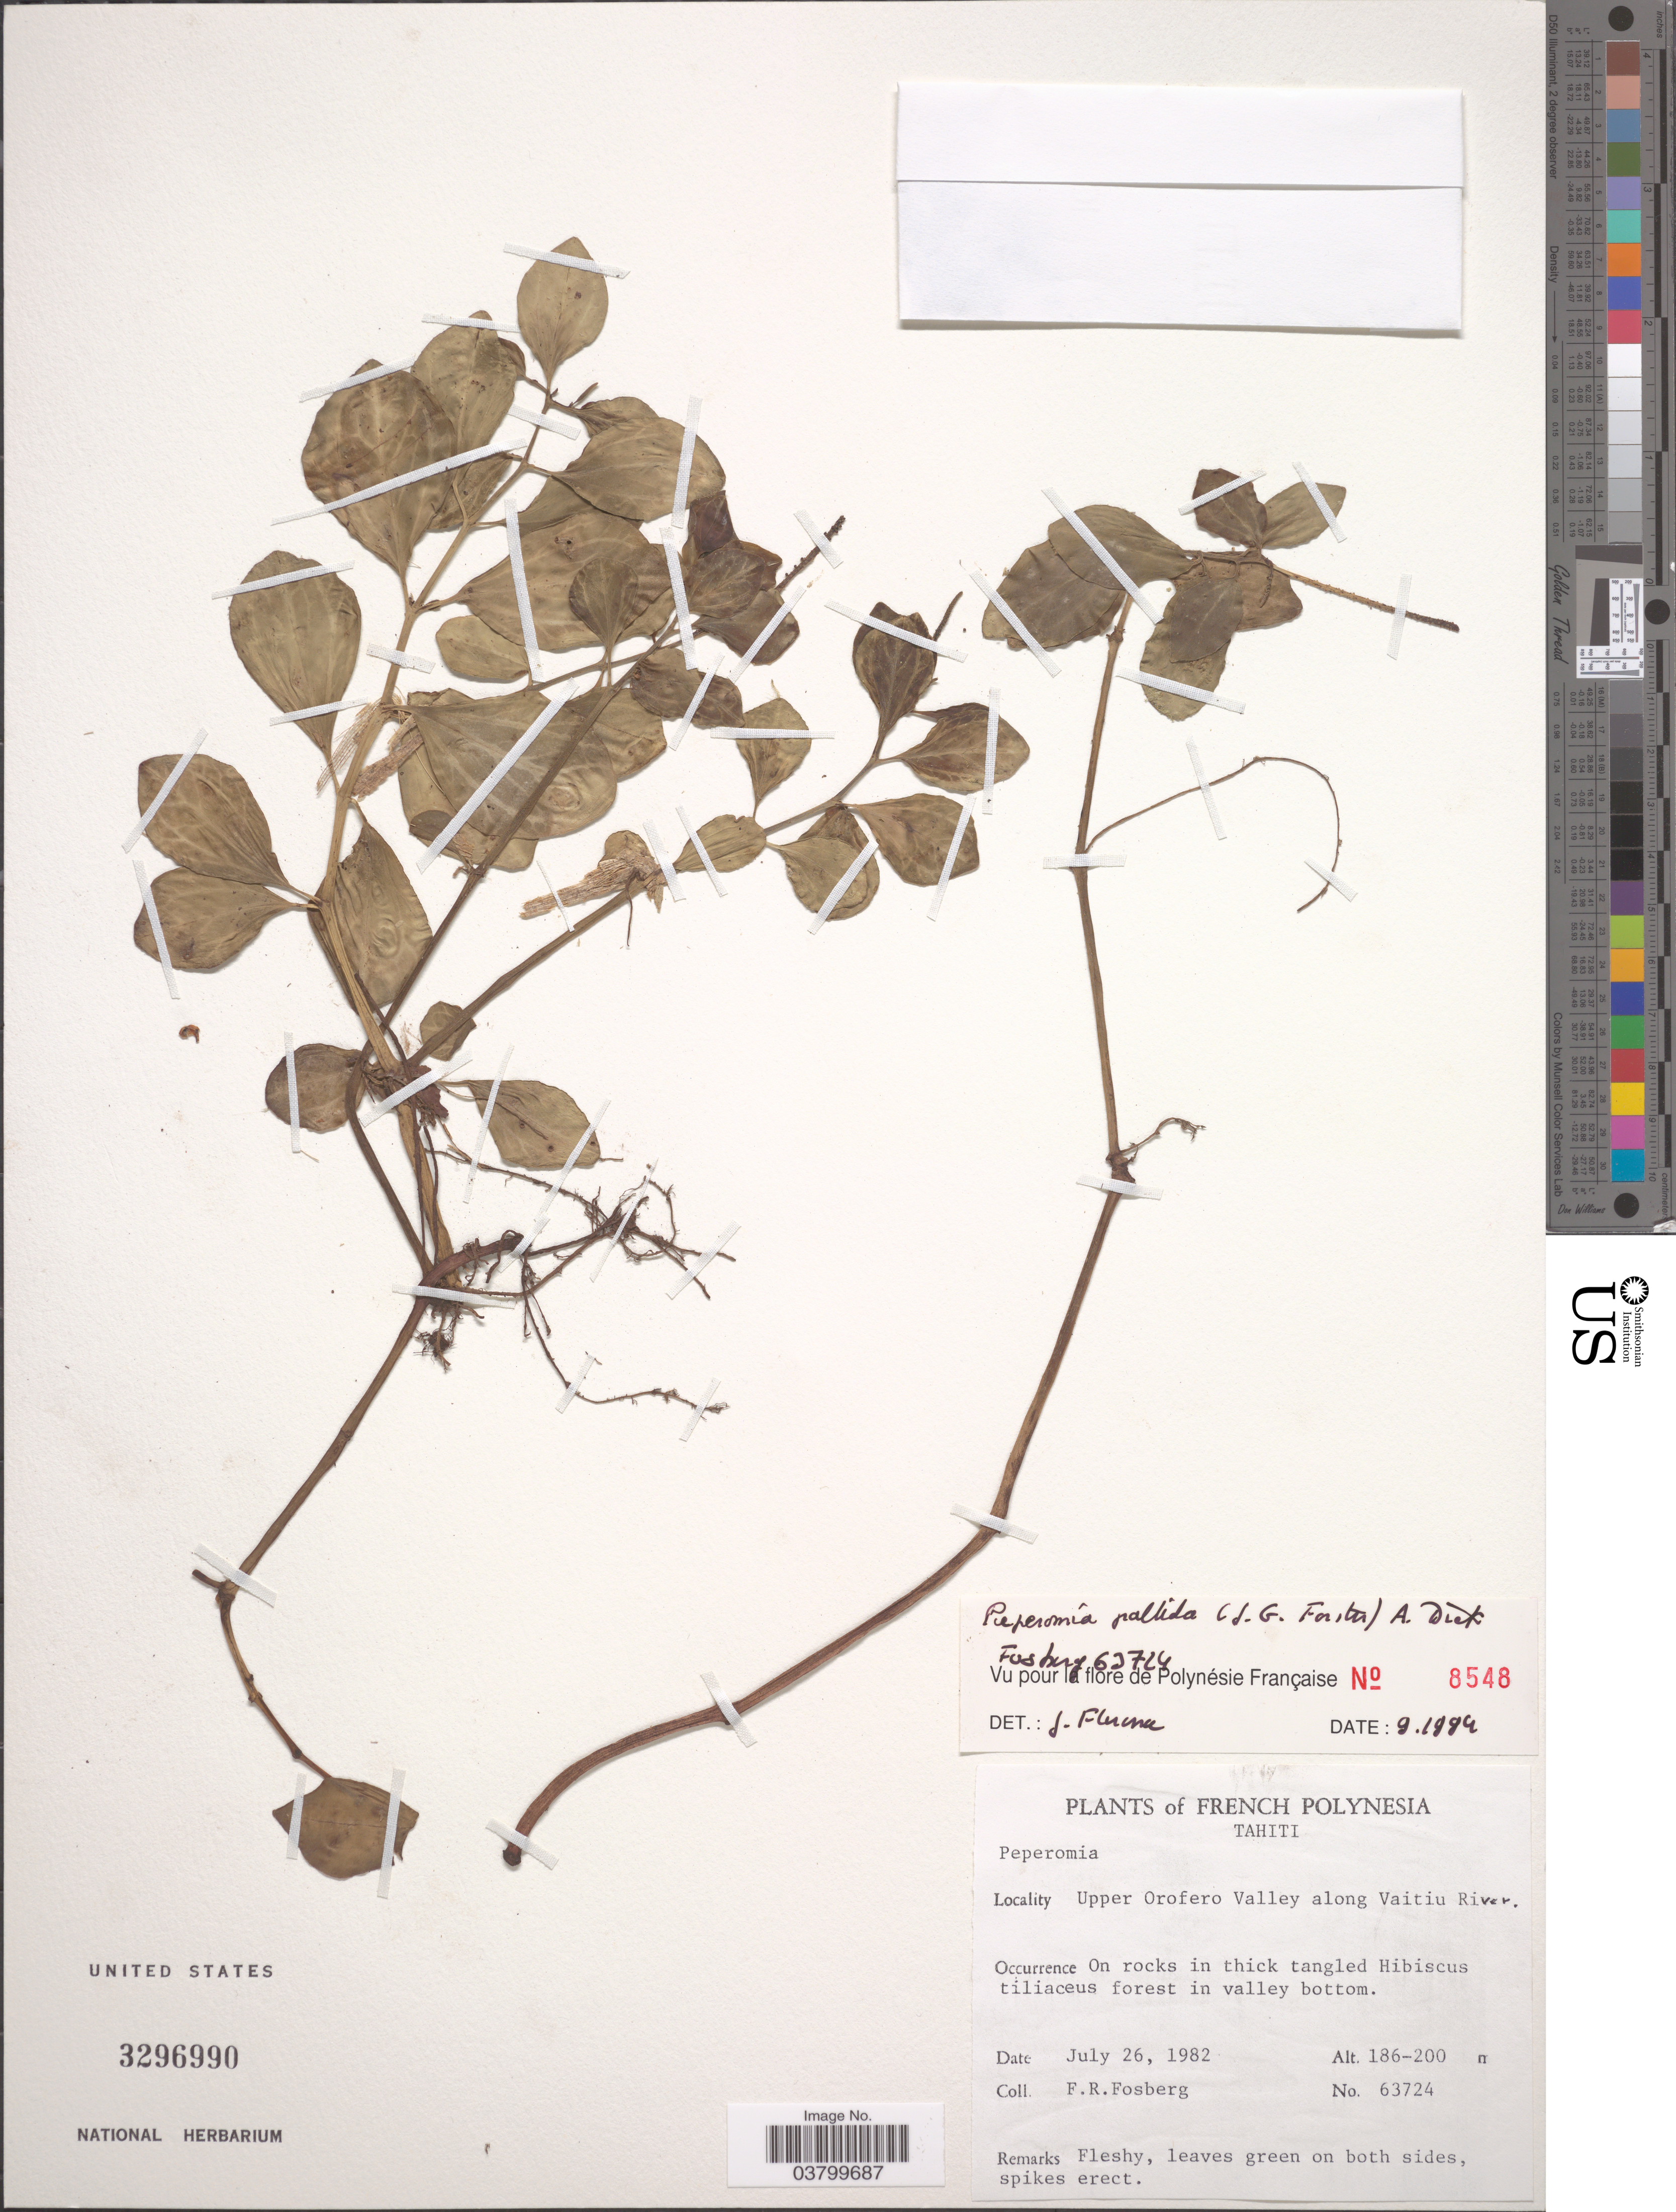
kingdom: Plantae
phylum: Tracheophyta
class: Magnoliopsida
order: Piperales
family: Piperaceae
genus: Peperomia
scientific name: Peperomia pallida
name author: (G. Forst.) Dietr.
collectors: F. R. Fosberg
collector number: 63724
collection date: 1982-07-26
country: French Polynesia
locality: Tahiti. Upper Orofero Valley along Vaitiu River.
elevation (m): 186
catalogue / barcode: US 3296990